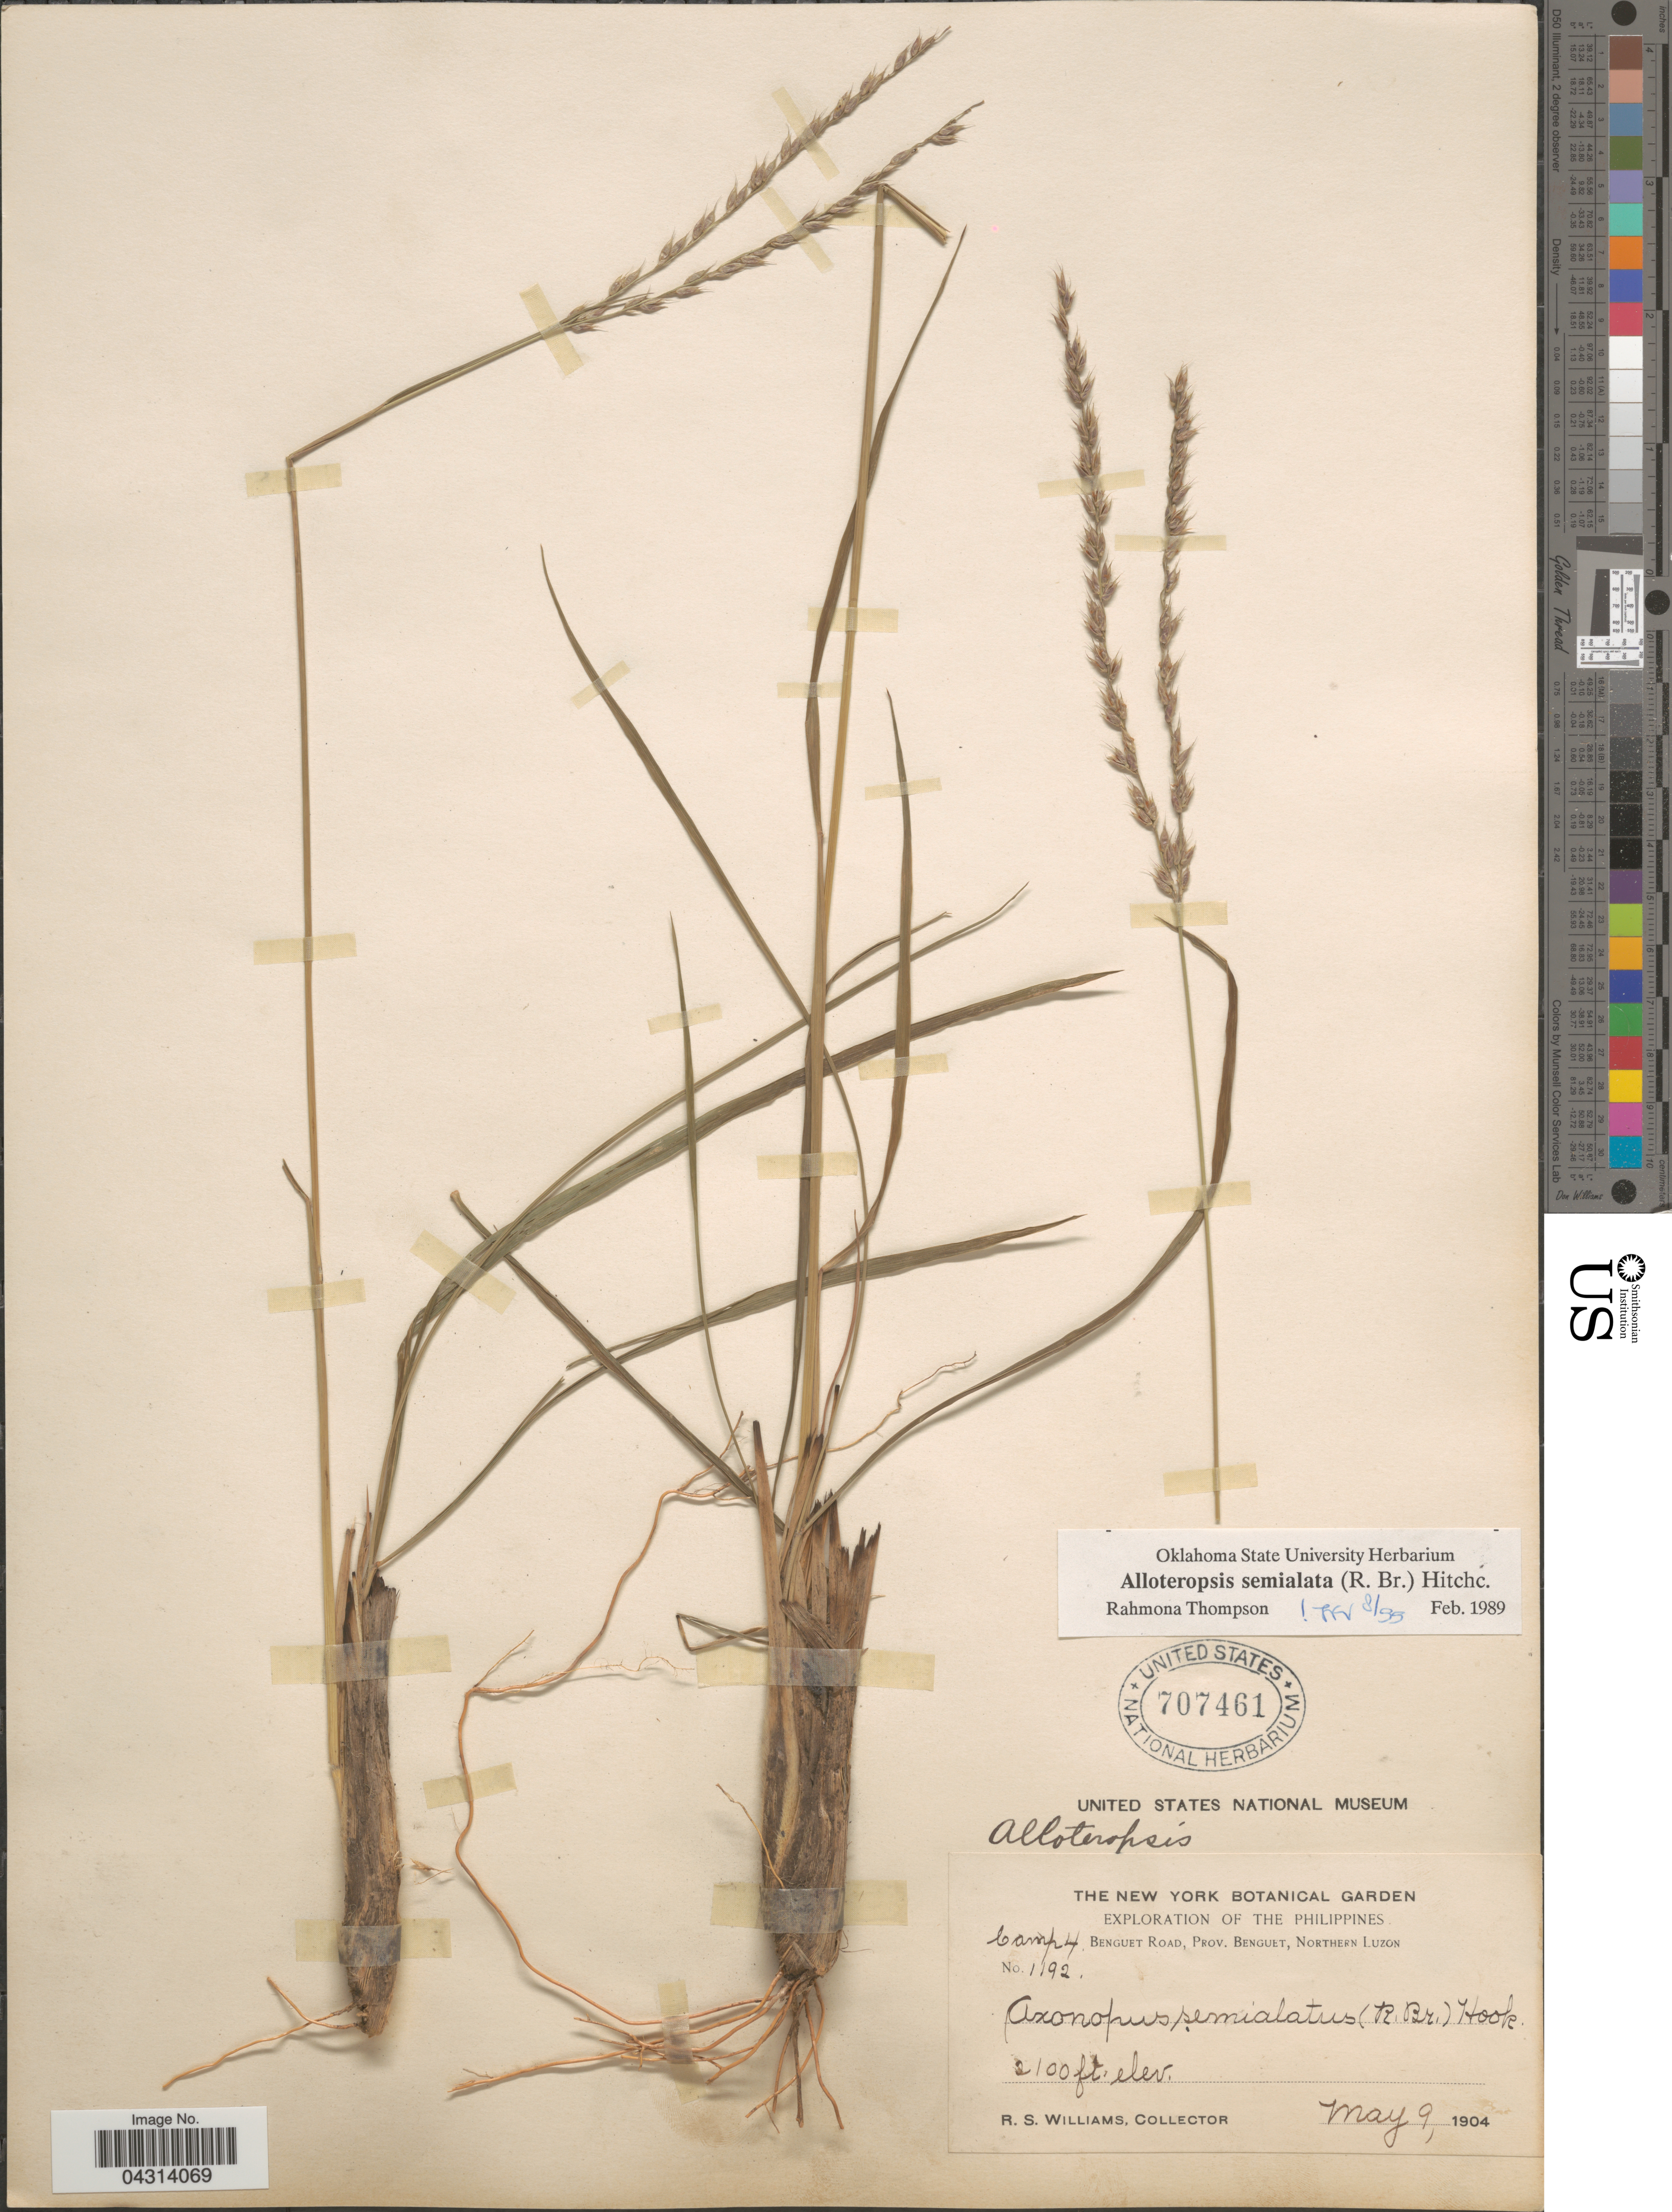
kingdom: Plantae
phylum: Tracheophyta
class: Liliopsida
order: Poales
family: Poaceae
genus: Alloteropsis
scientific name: Alloteropsis semialata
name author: (R. Br.) Hitchc.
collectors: R. S. Williams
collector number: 1192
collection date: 1904-05-09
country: Philippines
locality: Exploration of the Philippines. Camp 4. Benguet Road, Prov. Benguet, Northern Luzon.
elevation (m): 640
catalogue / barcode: US 707461